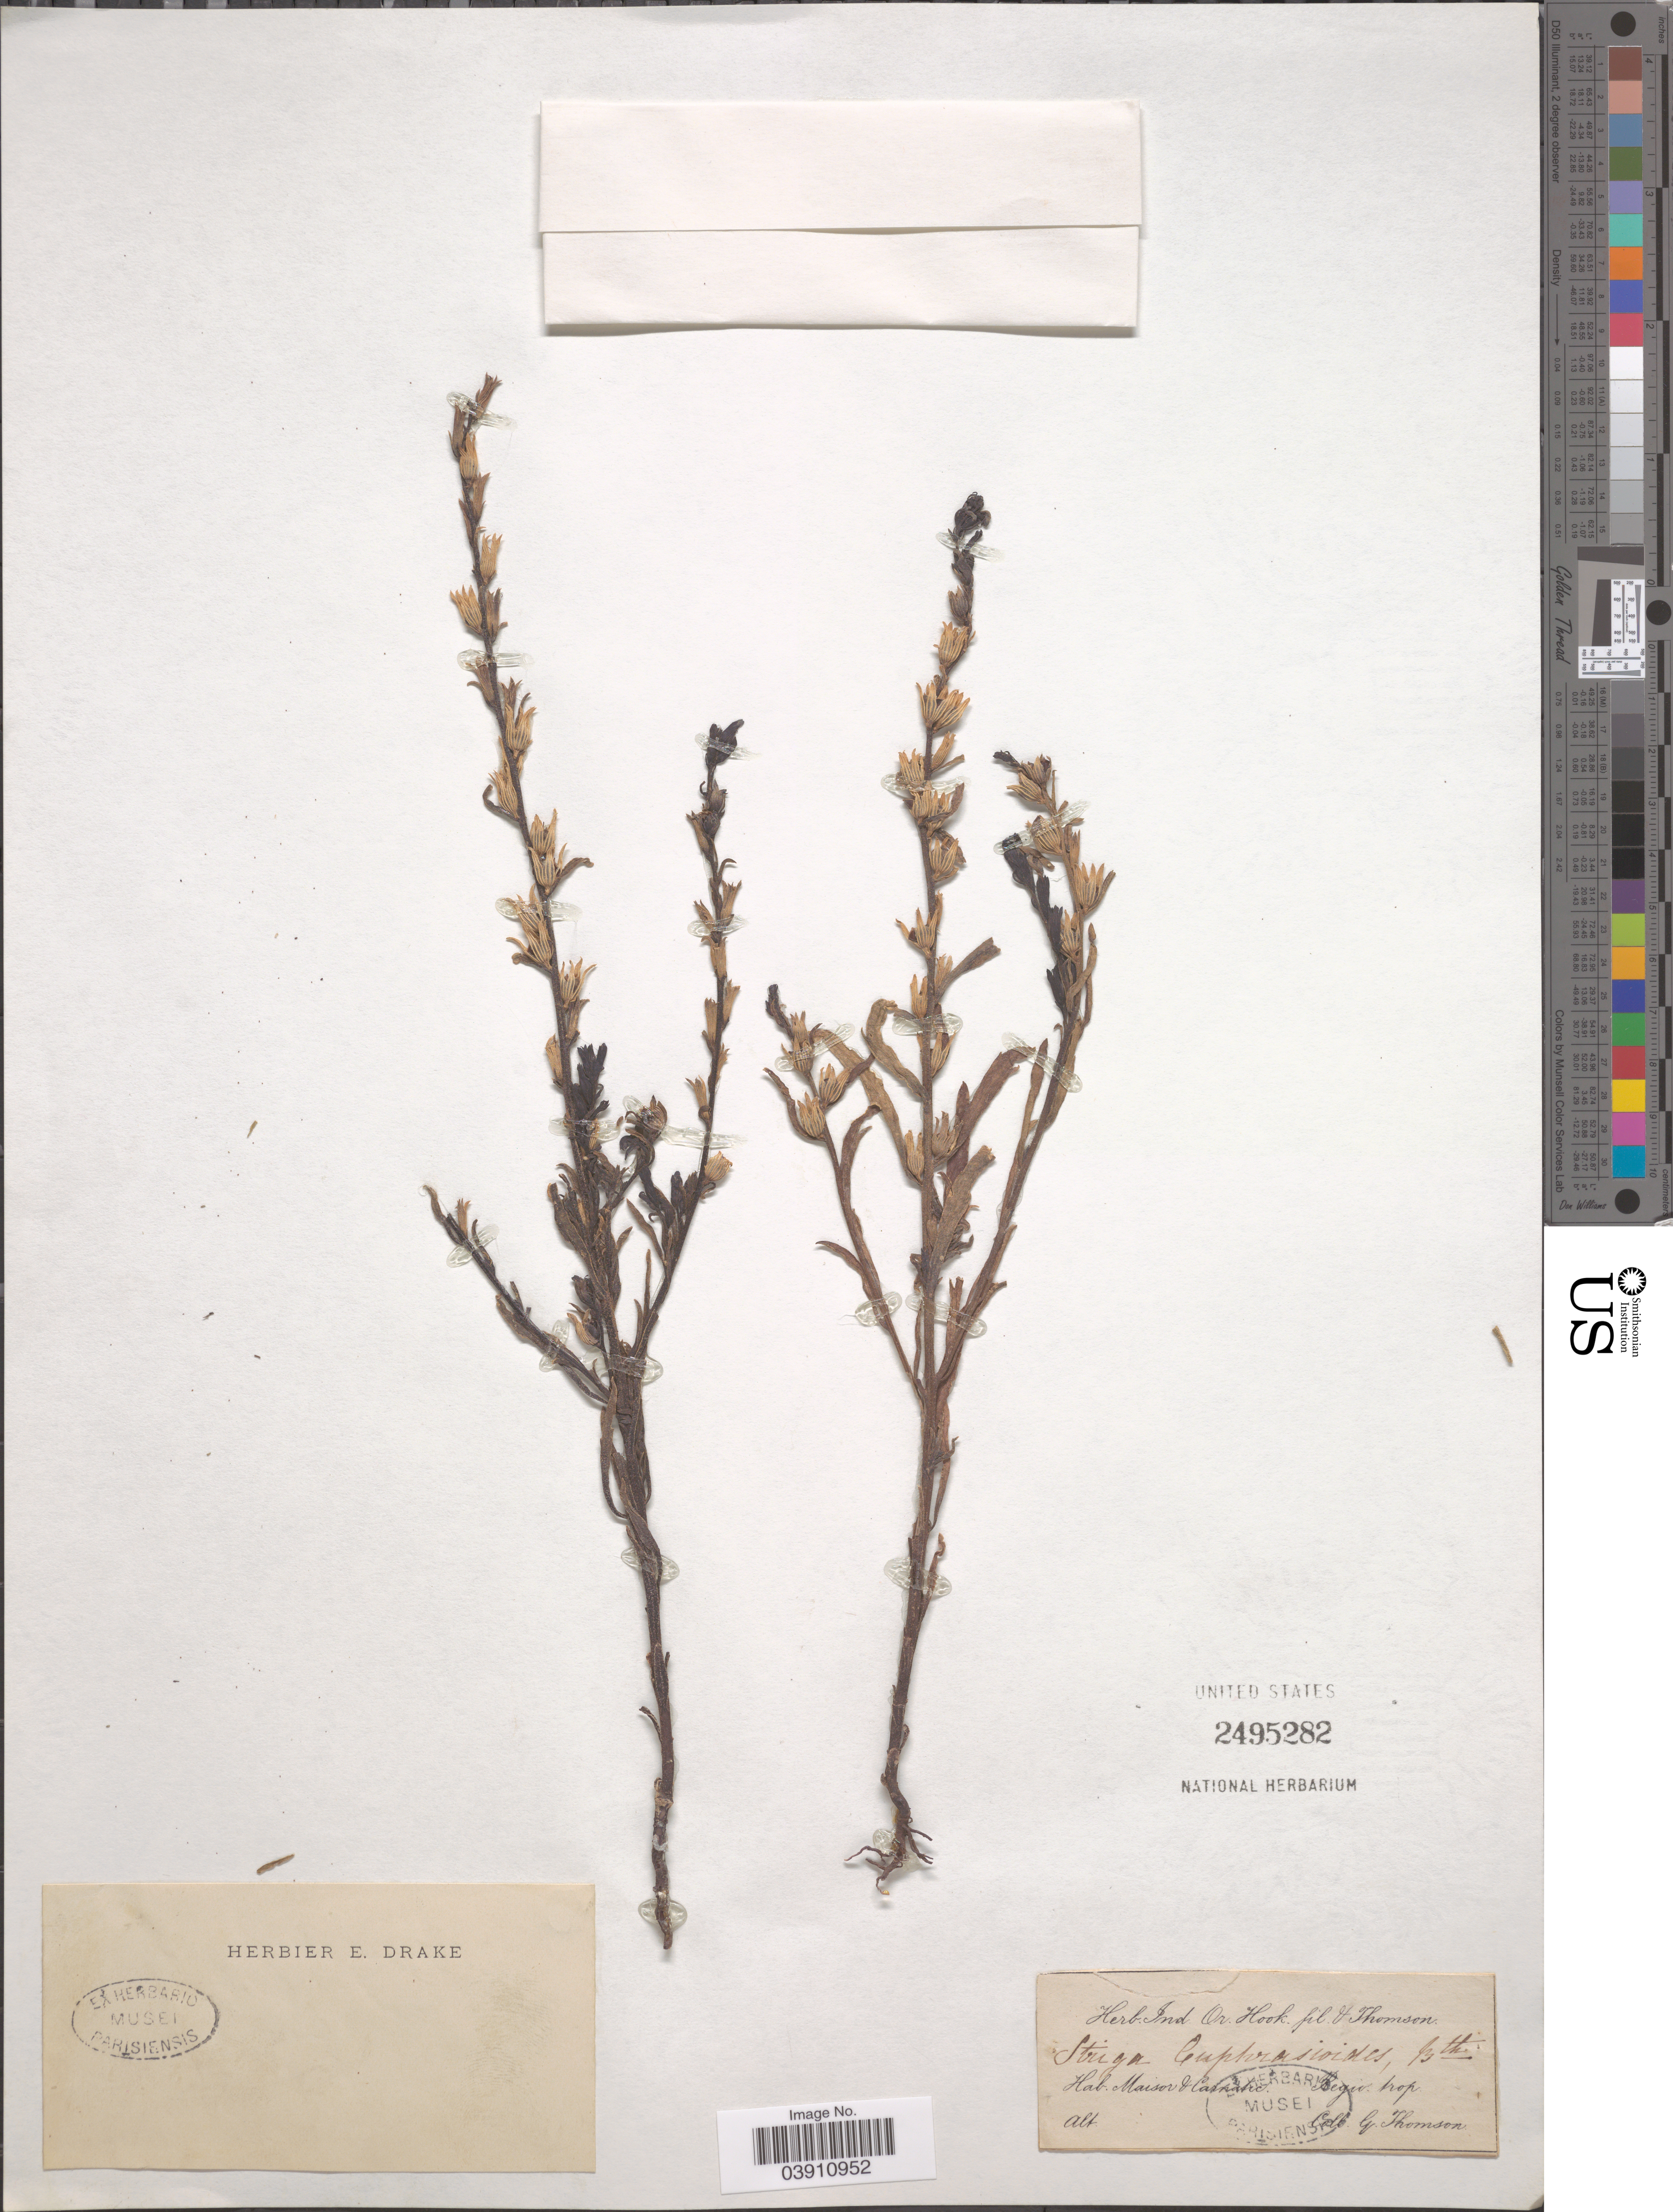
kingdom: Plantae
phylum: Tracheophyta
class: Magnoliopsida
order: Lamiales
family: Orobanchaceae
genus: Striga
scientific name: Striga euphrasioides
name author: Benth.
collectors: G. Thomson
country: India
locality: Maisor & Carnatic. Regio. trop.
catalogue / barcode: US 2495282